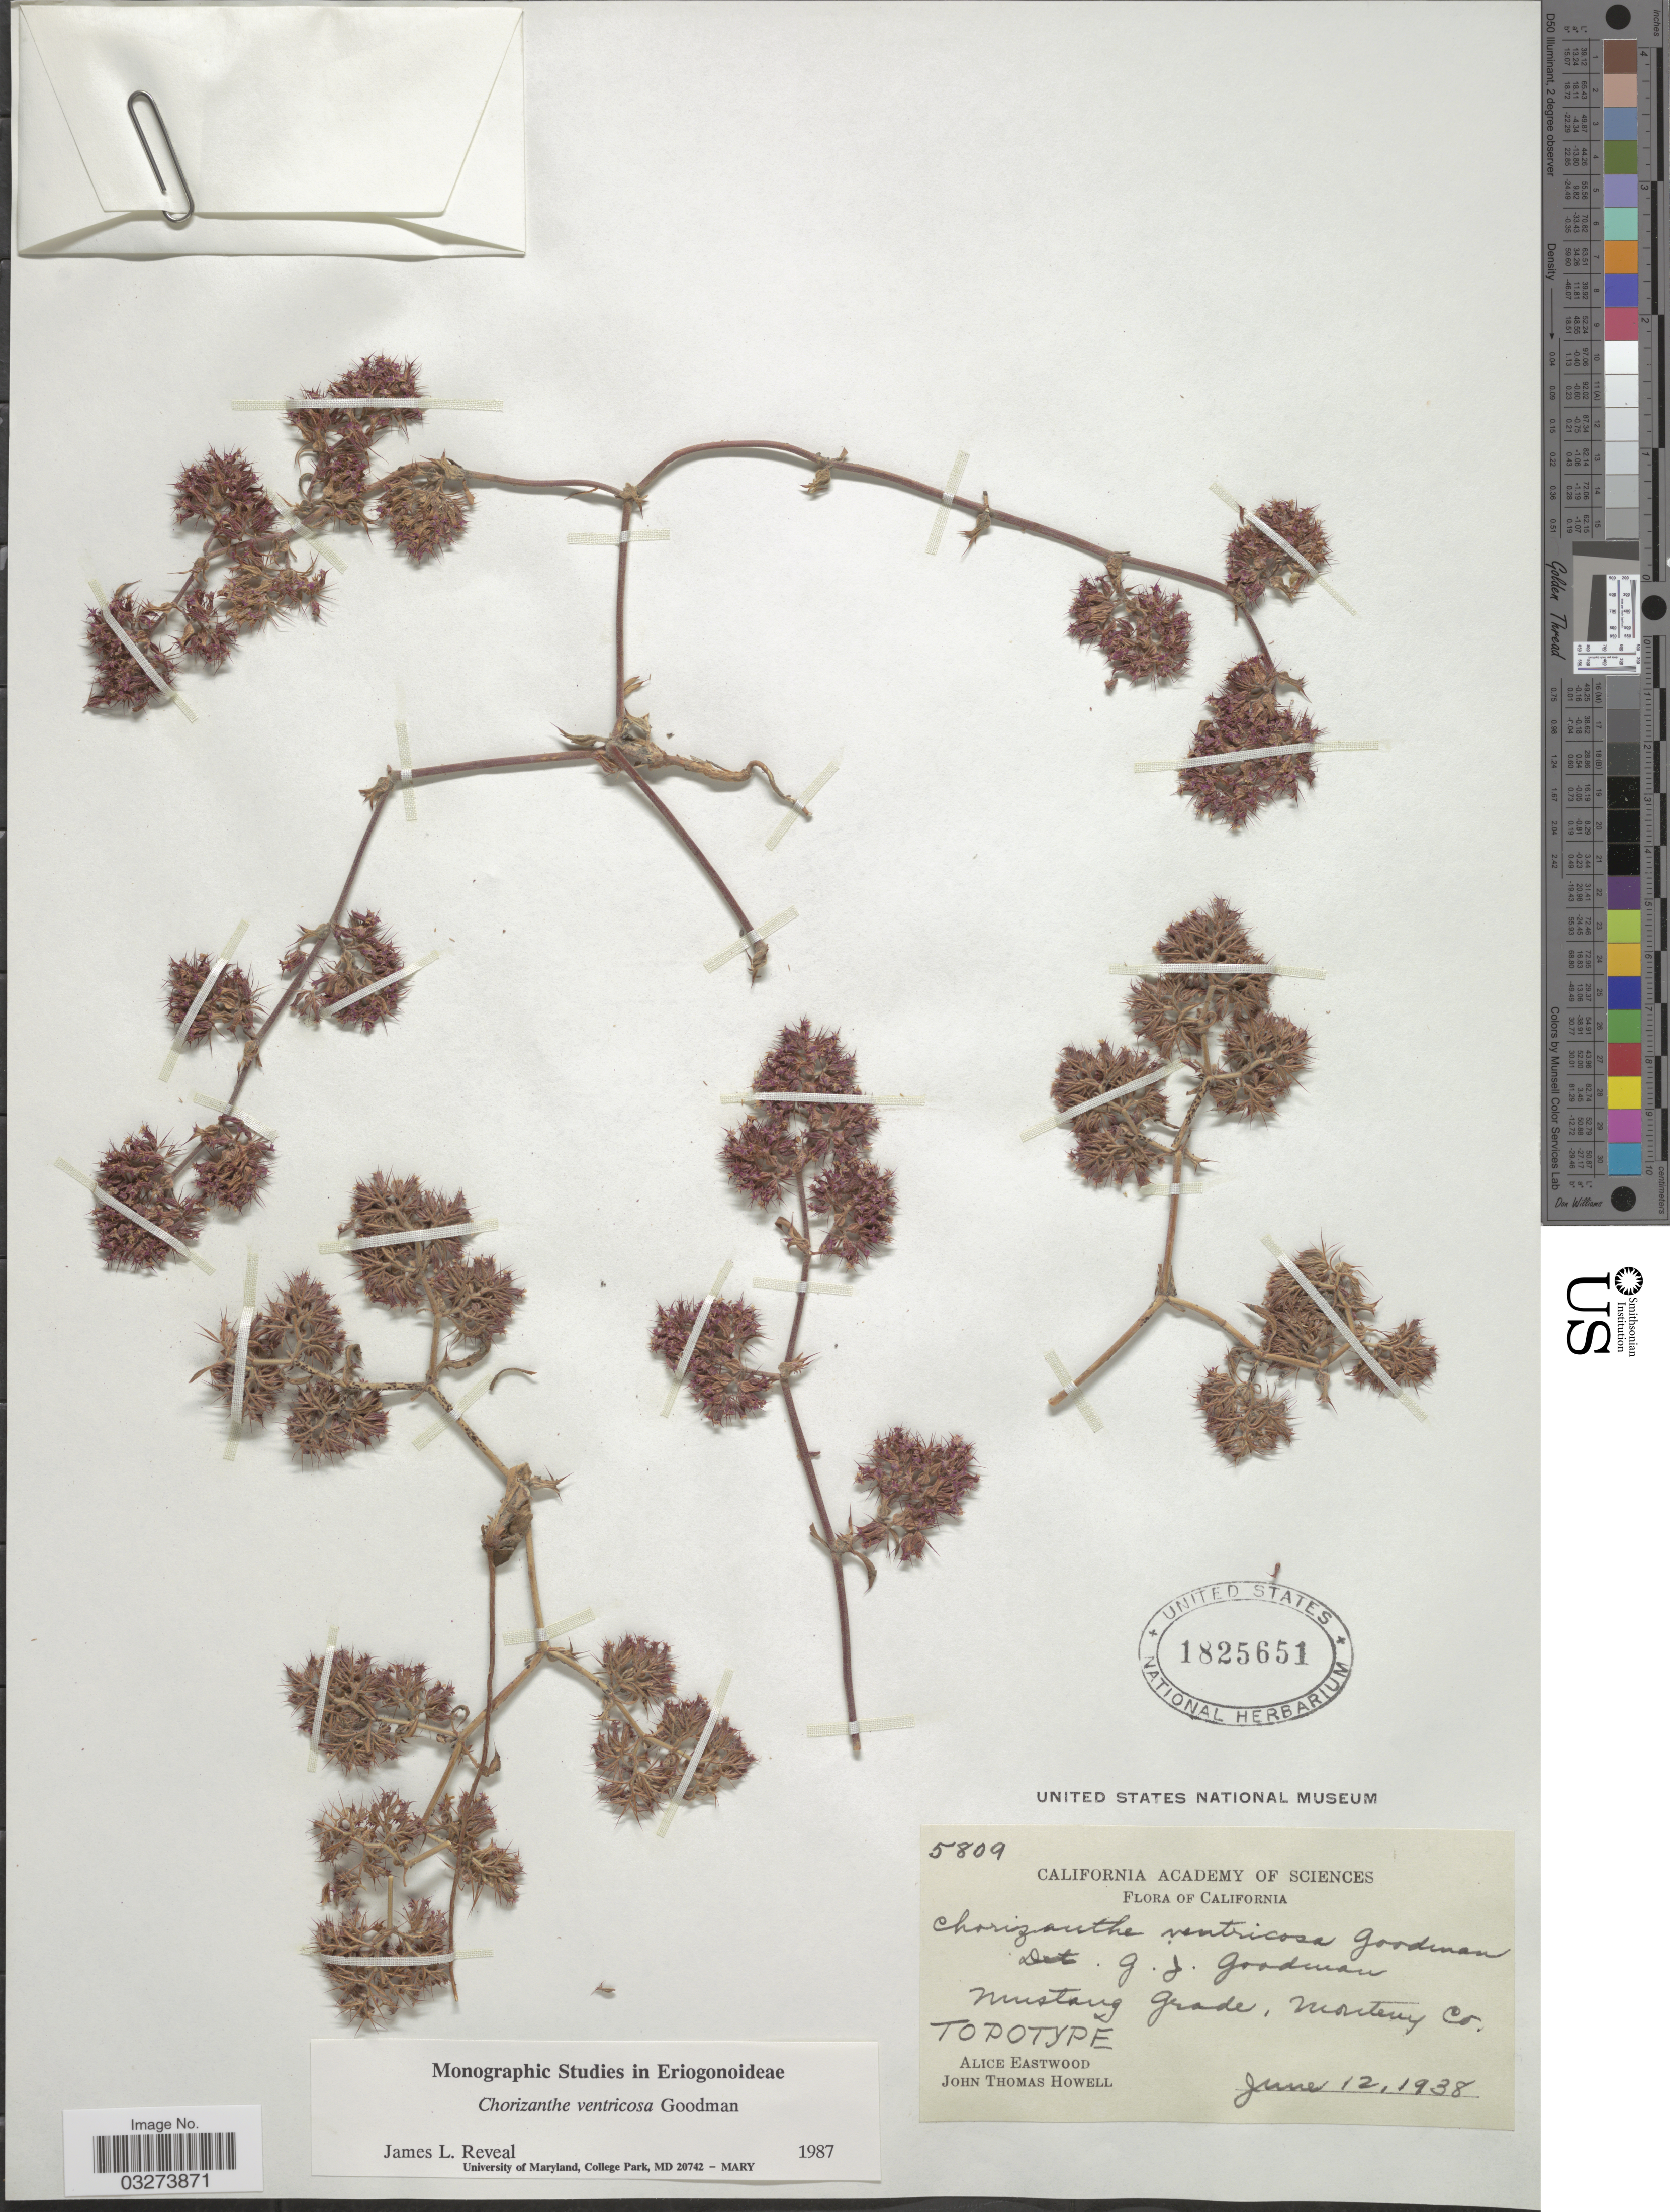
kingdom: Plantae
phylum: Tracheophyta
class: Magnoliopsida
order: Caryophyllales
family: Polygonaceae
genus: Chorizanthe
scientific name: Chorizanthe ventricosa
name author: Goodman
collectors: A. Eastwood & J. T. Howell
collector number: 5809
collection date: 1938-06-12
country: United States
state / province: California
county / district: Monterey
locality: Mustang Grade, Monterey Co.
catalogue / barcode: US 1825651